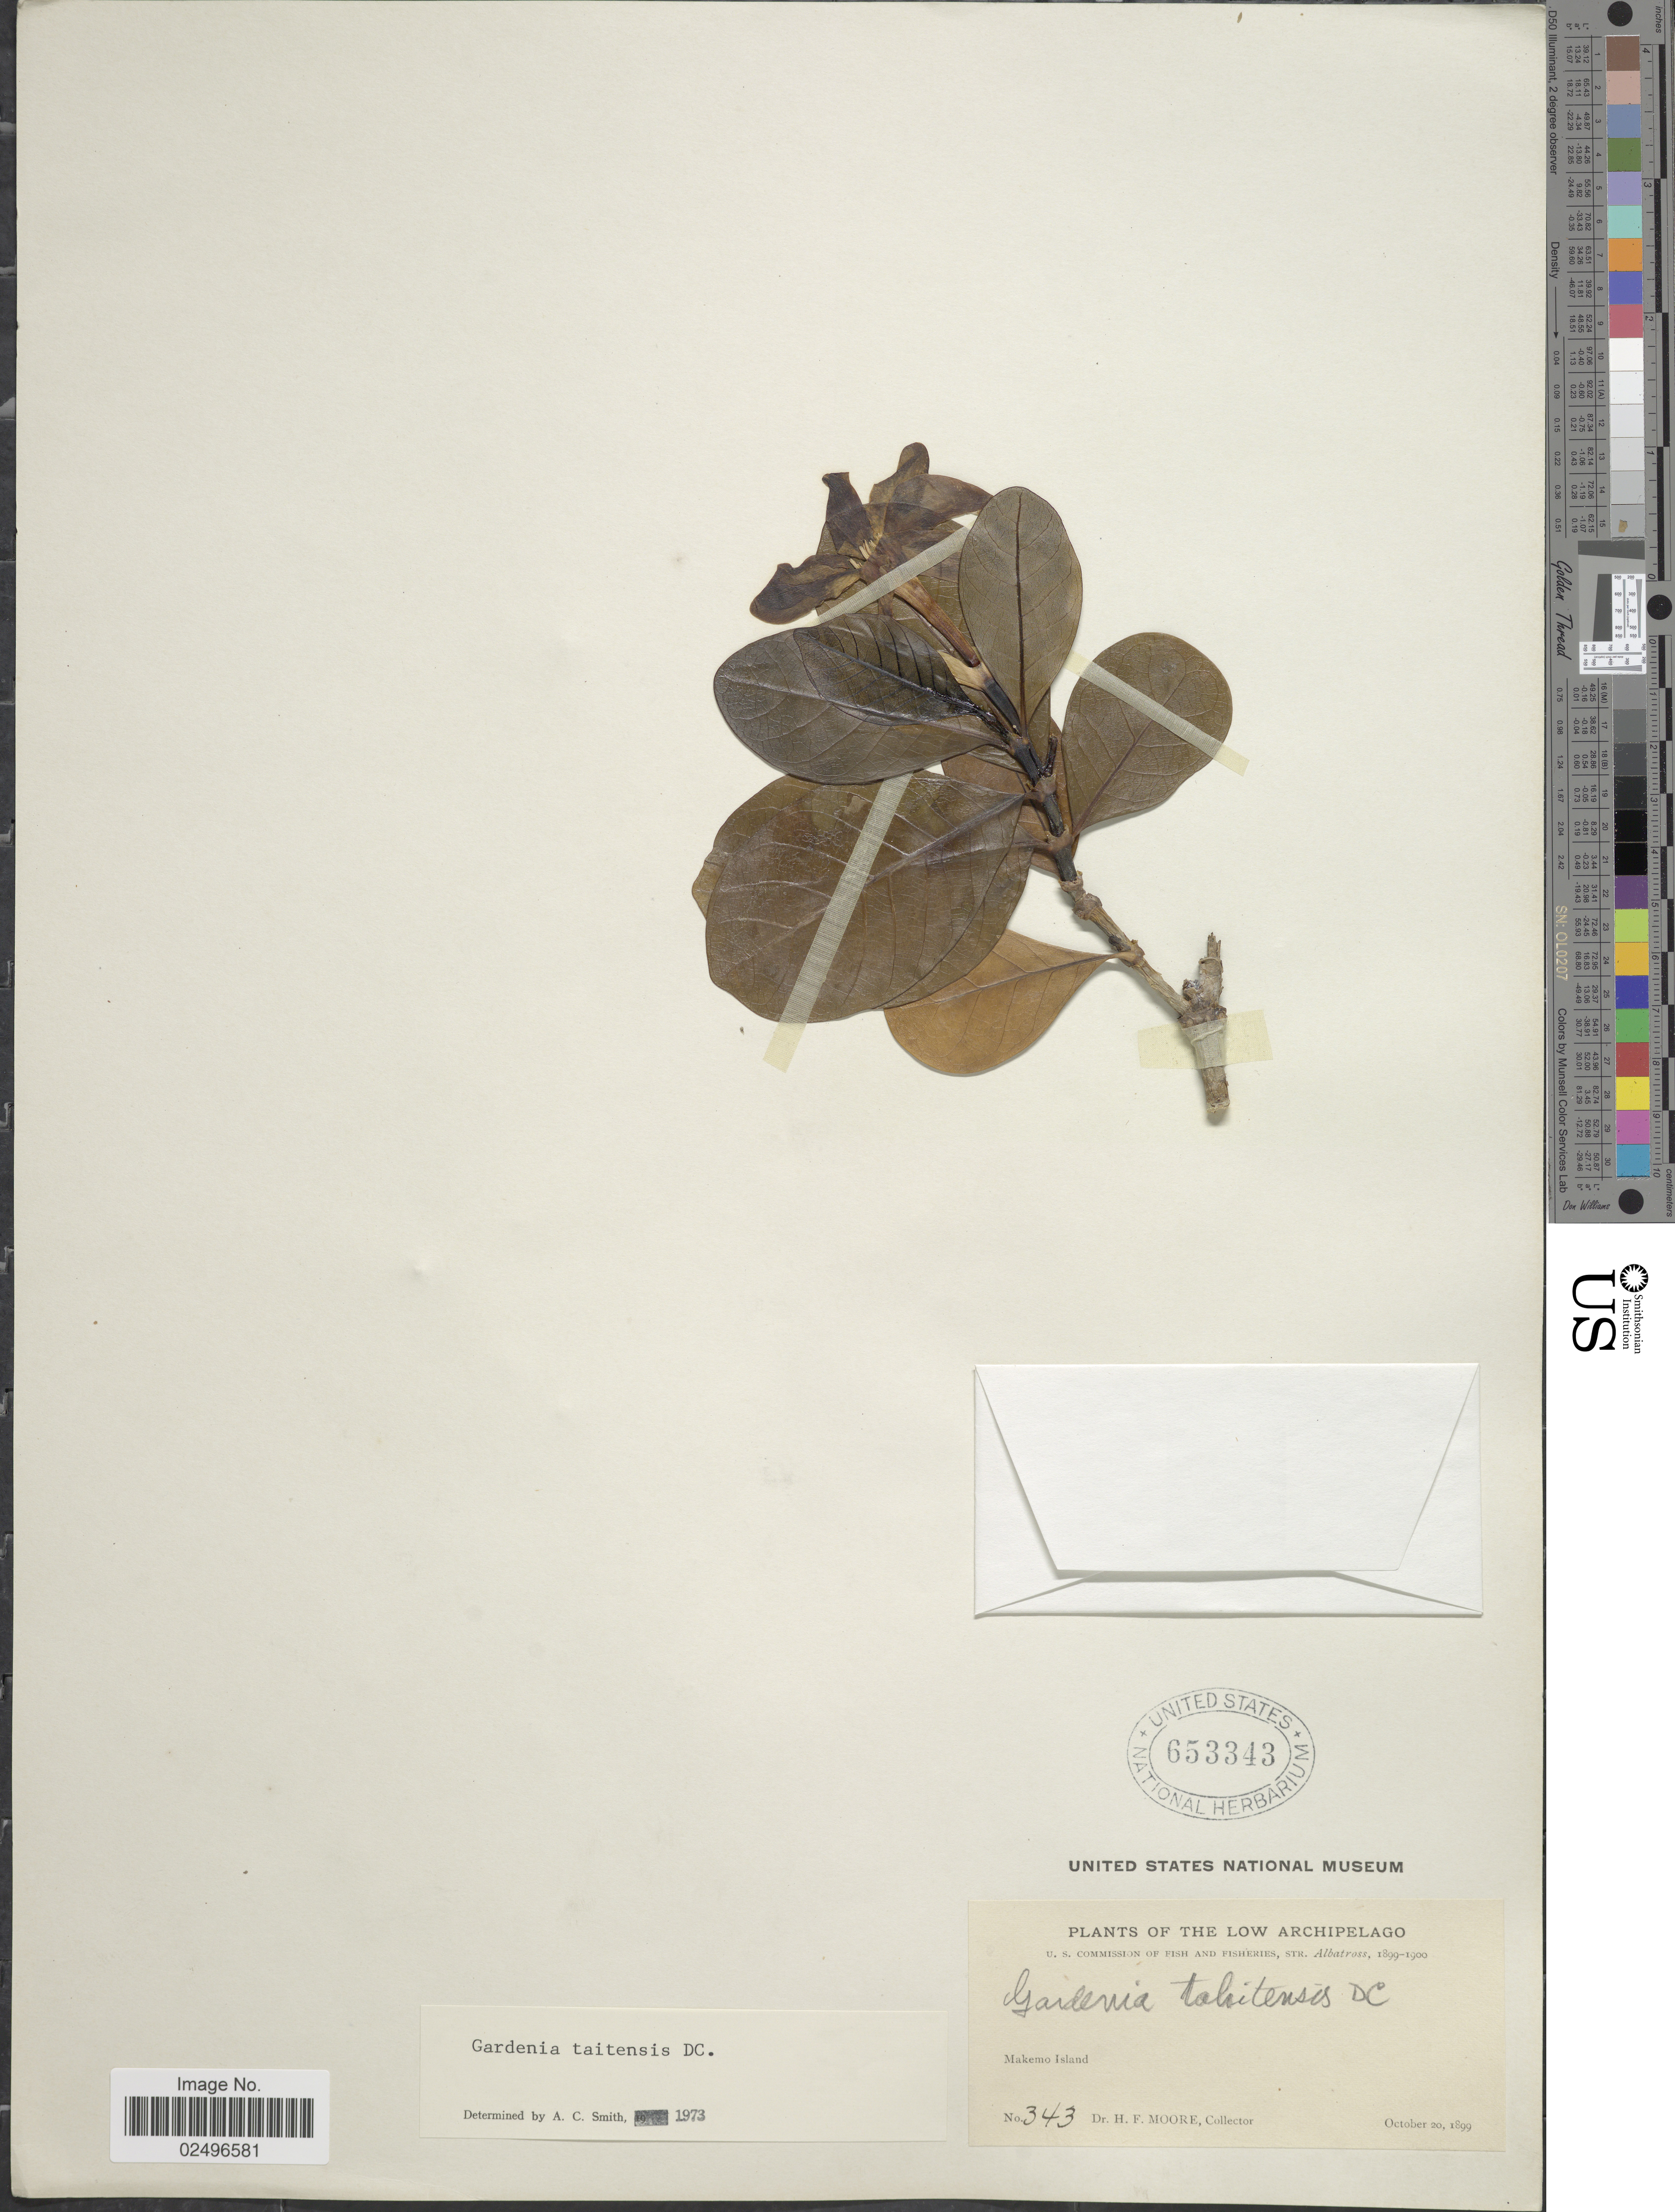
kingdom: Plantae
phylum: Tracheophyta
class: Magnoliopsida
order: Gentianales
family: Rubiaceae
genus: Gardenia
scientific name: Gardenia taitensis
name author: DC.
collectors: D. Moore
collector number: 343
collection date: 1899-10-20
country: French Polynesia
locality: The Low Archipelago, Makemo Island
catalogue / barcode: US 653343